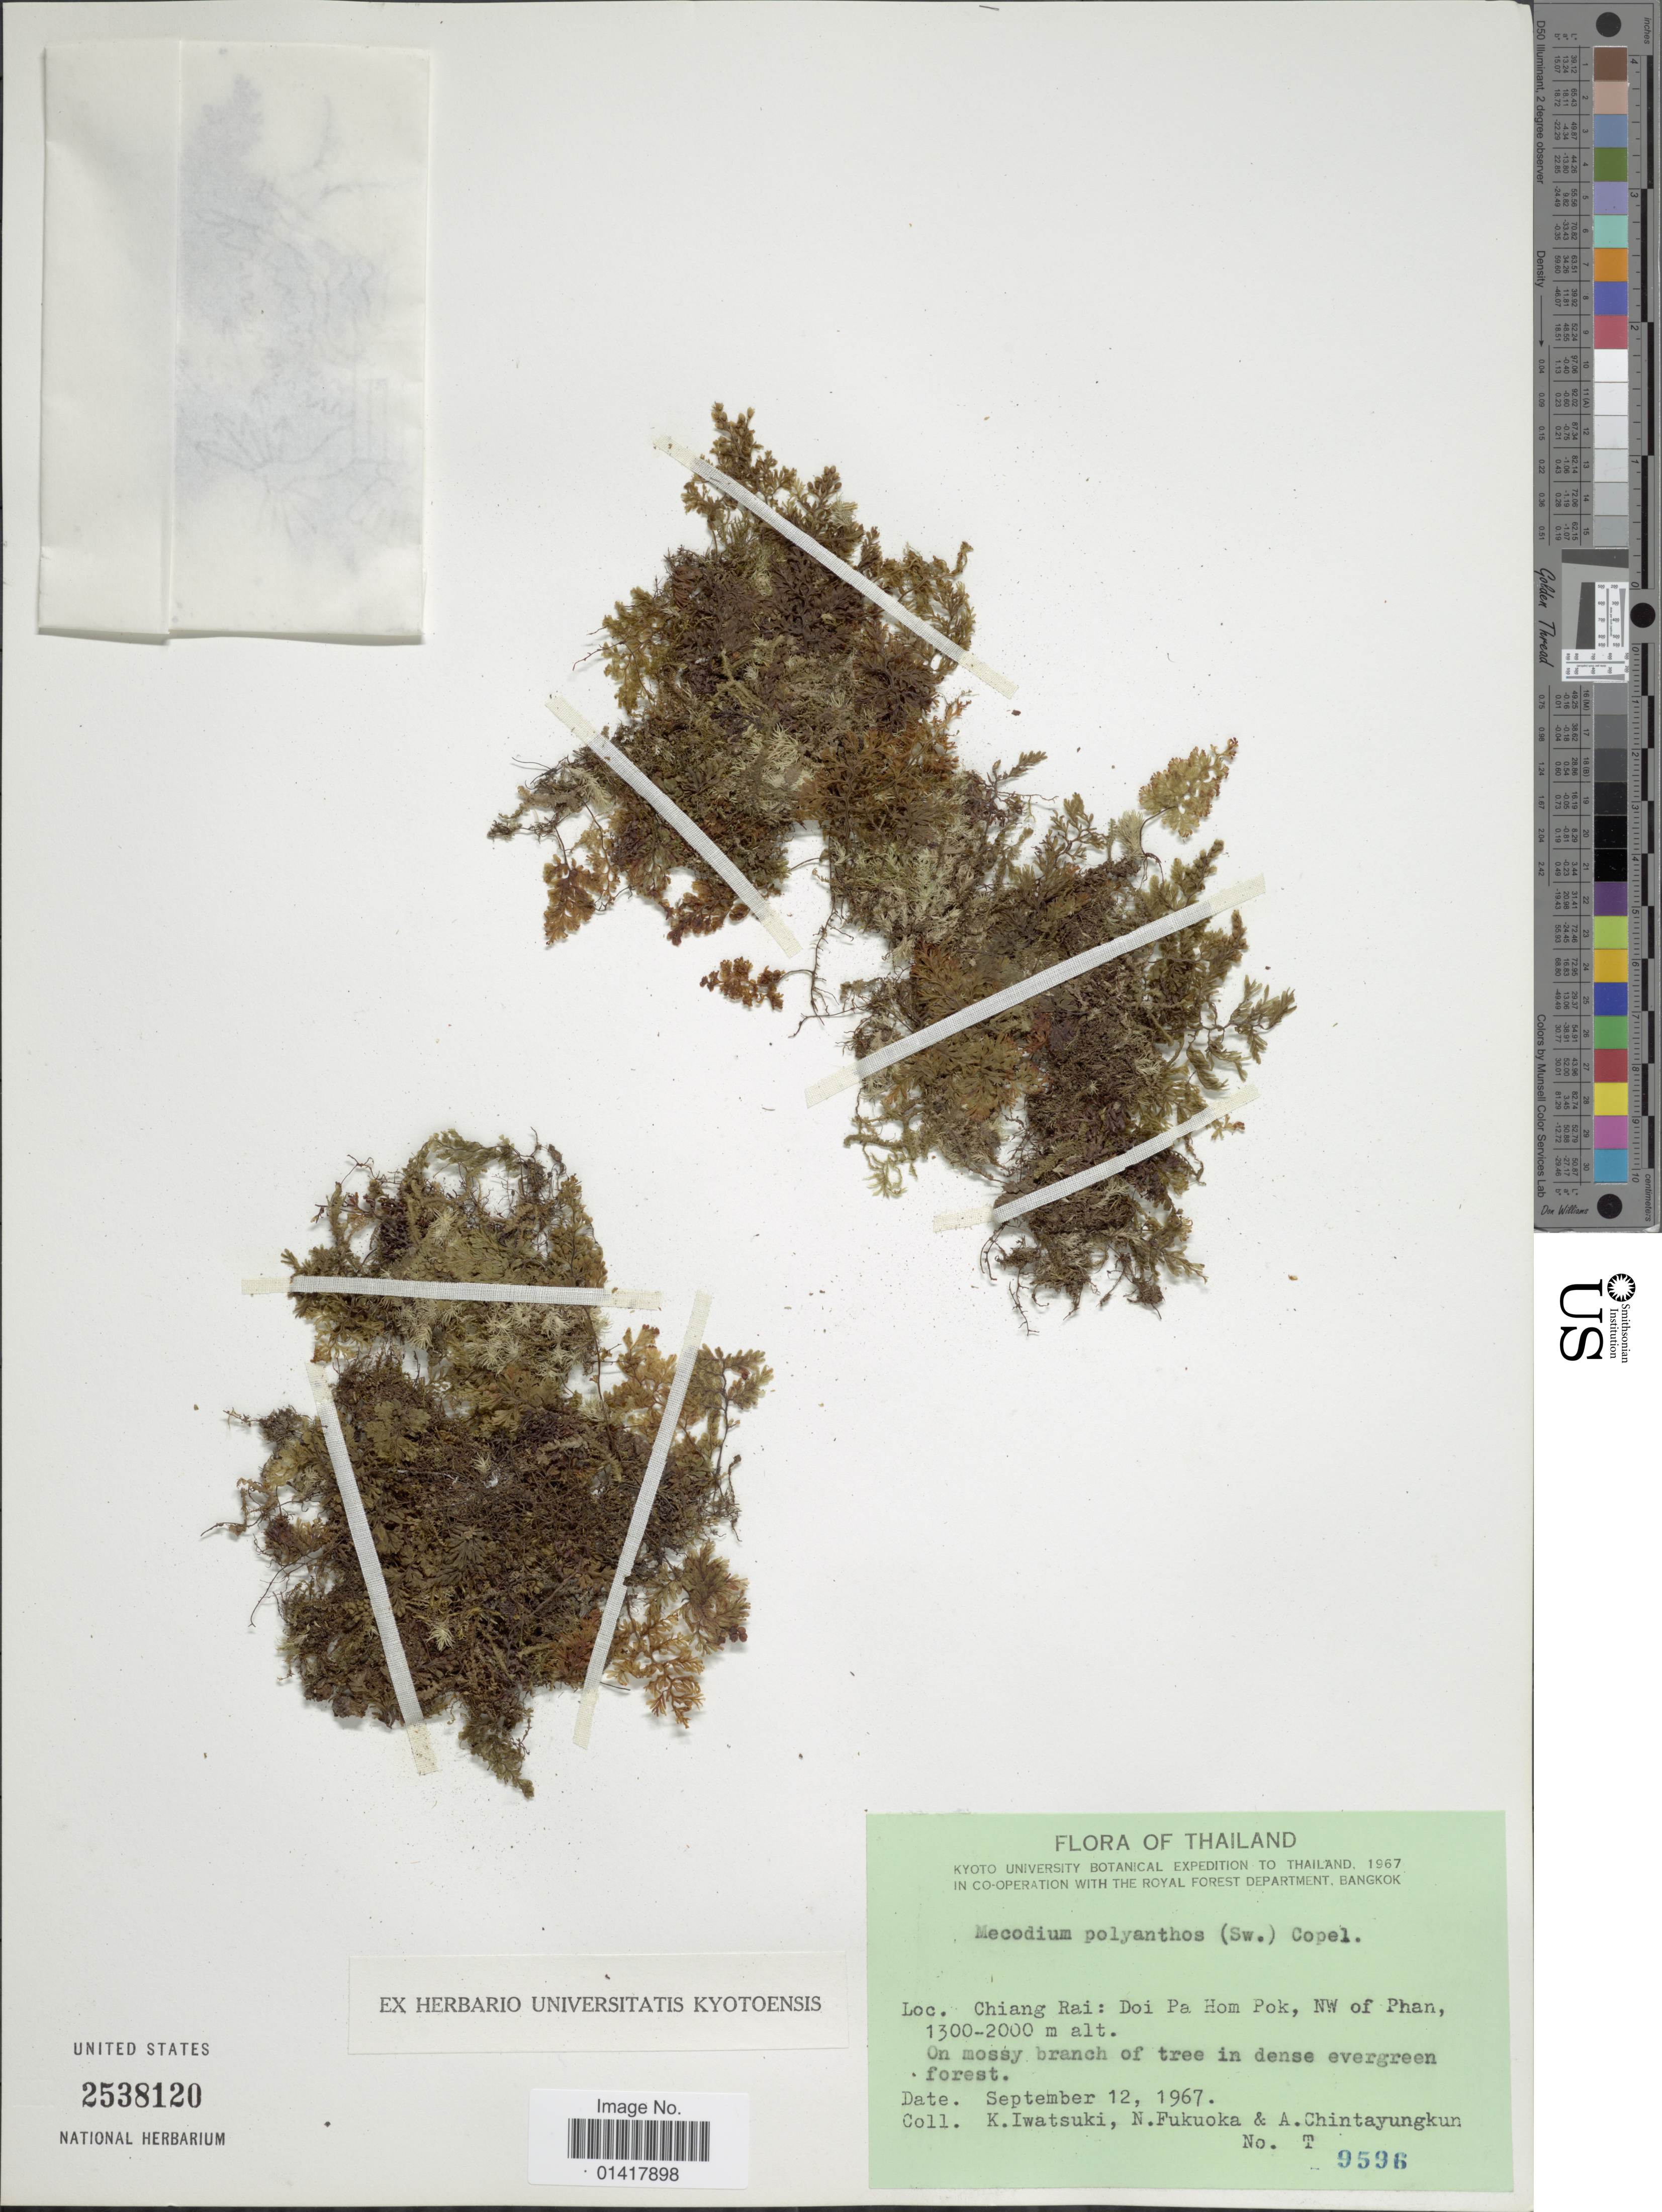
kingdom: Plantae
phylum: Tracheophyta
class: Polypodiopsida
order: Hymenophyllales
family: Hymenophyllaceae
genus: Hymenophyllum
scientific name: Hymenophyllum polyanthos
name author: (Sw.) Sw.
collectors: K. Iwatsuki, N. Fukuoka & A. Chintayungkun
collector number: T 9596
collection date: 1967-09-12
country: Thailand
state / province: Chiang Rai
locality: Doi Pa Hom Pok, NW of Phan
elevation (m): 1300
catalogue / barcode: US 2538120